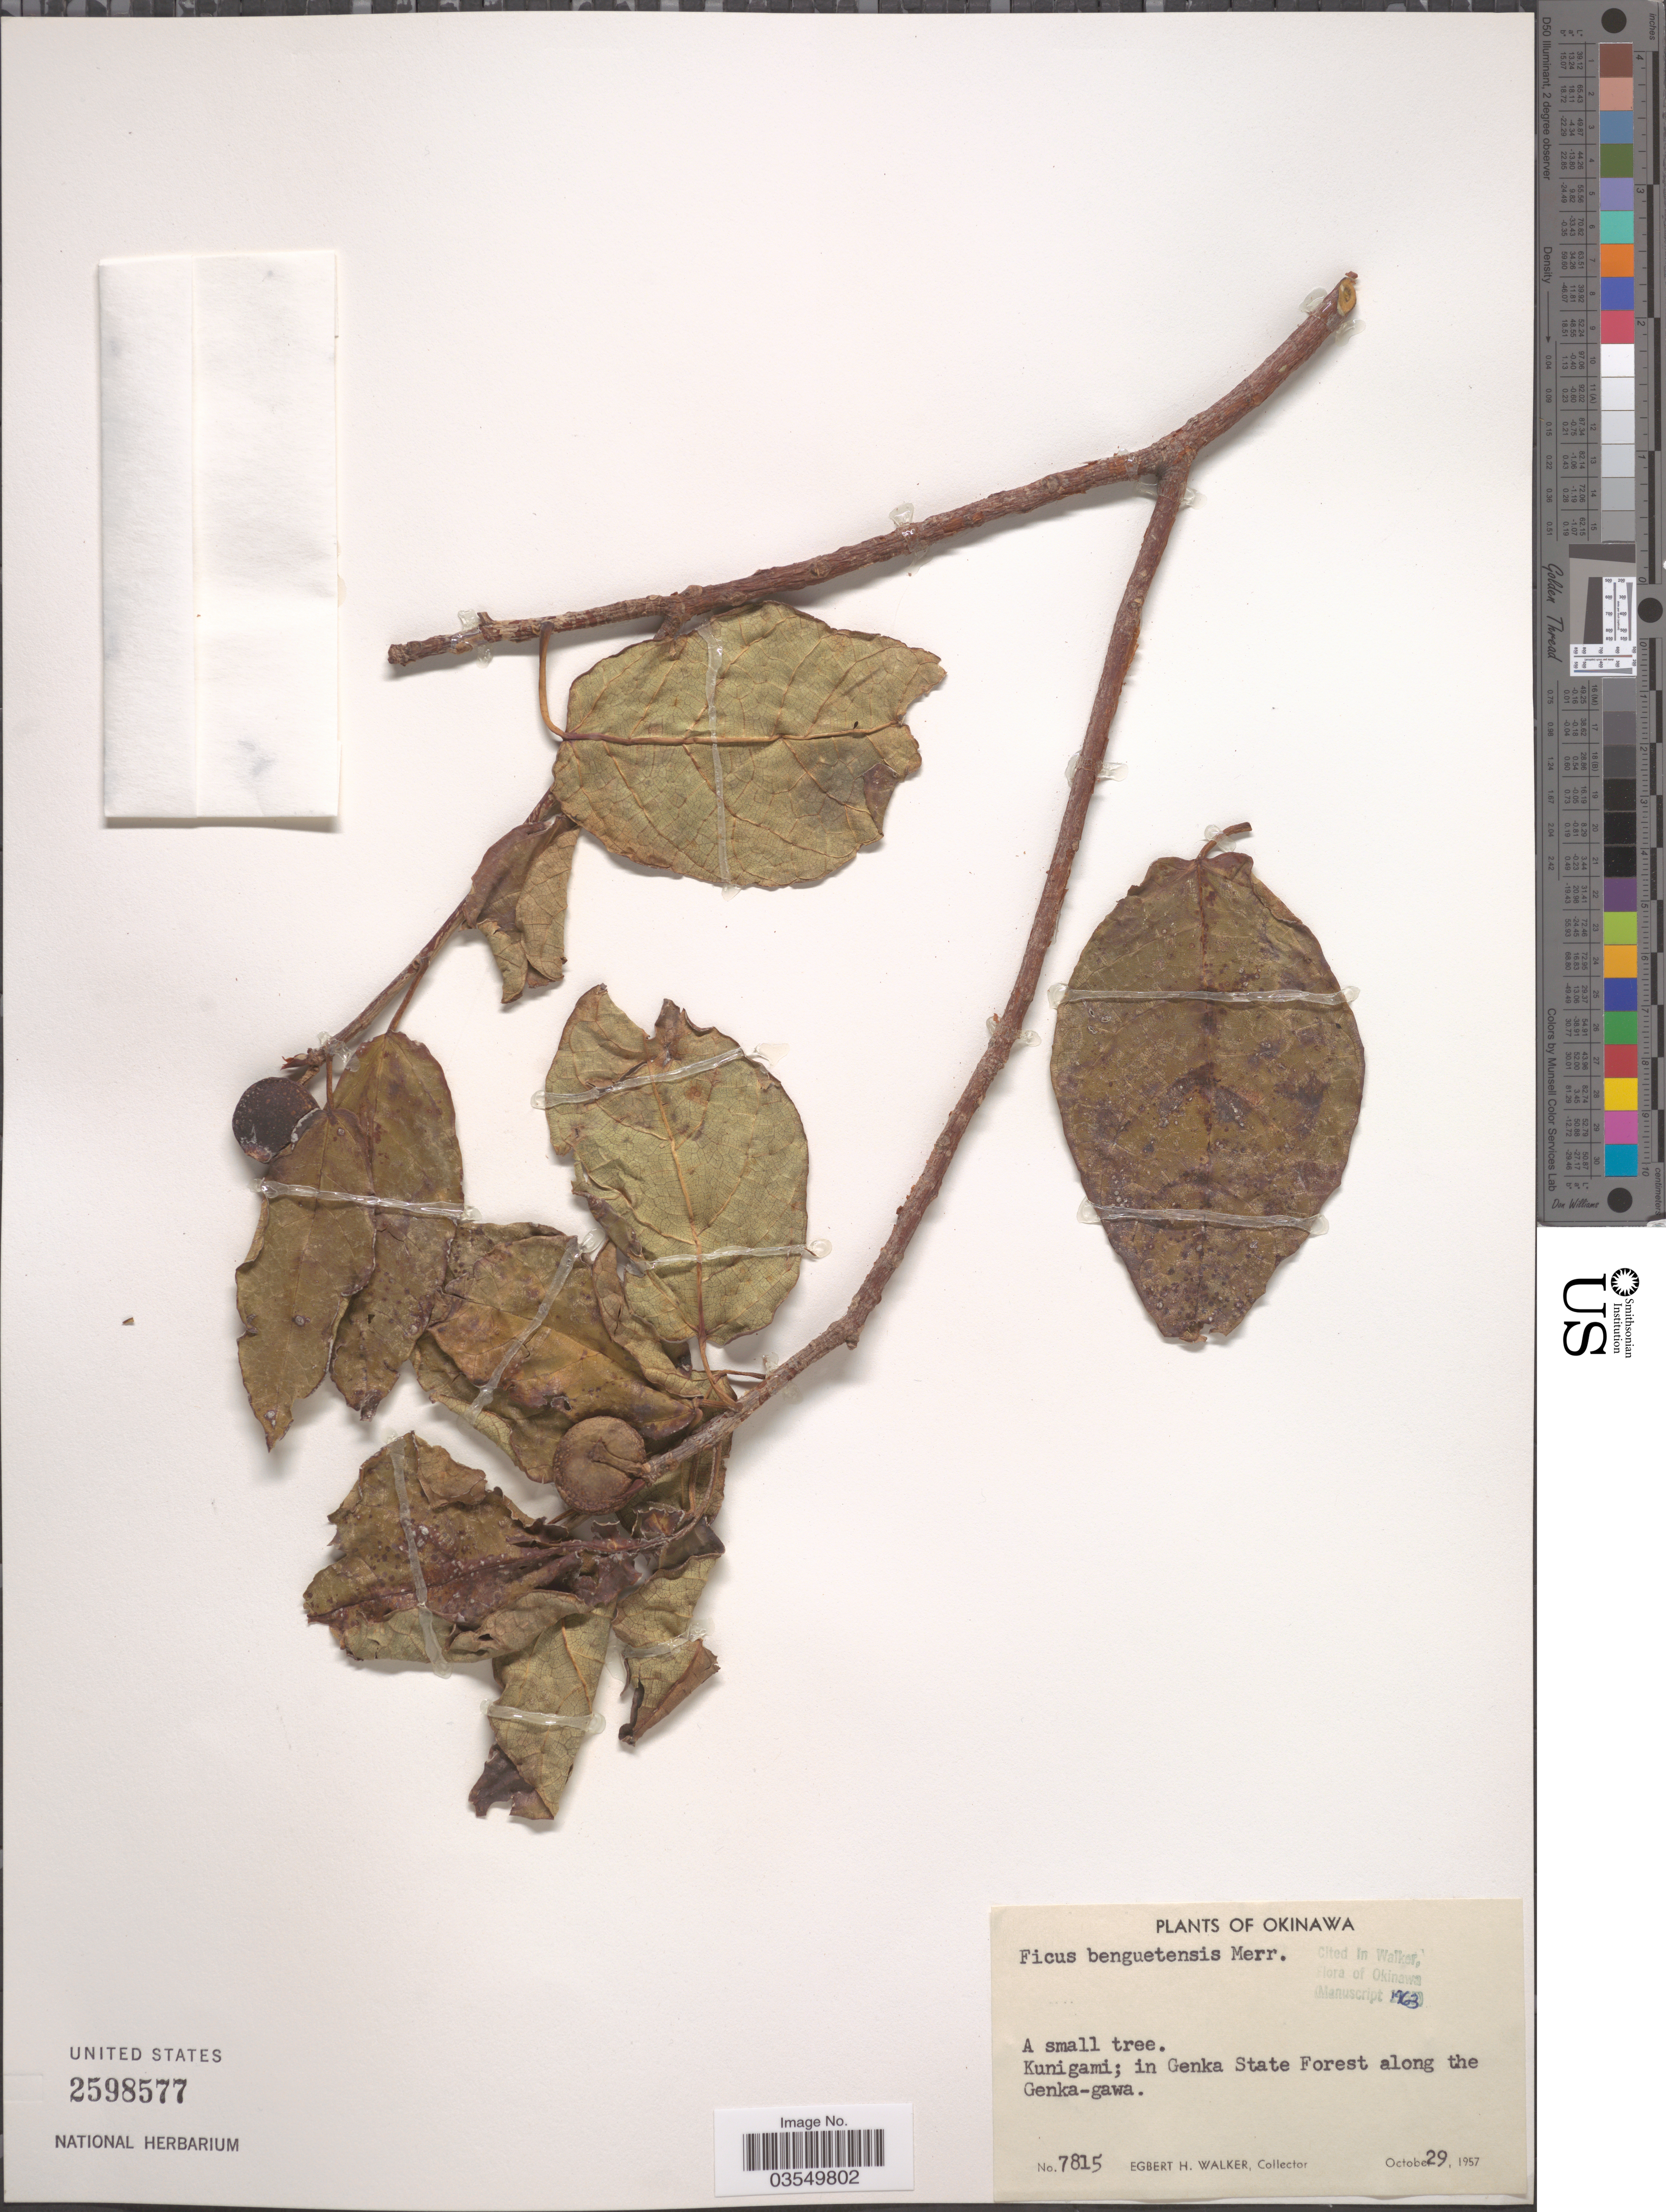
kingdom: Plantae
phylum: Tracheophyta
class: Magnoliopsida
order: Rosales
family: Moraceae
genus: Ficus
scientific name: Ficus benguetensis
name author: Merr.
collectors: E. H. Walker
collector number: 7815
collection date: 1957-10-29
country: Japan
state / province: Okinawa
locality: Kunigami; in Genka State Forest along the Genka-gawa.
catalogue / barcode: US 2598577